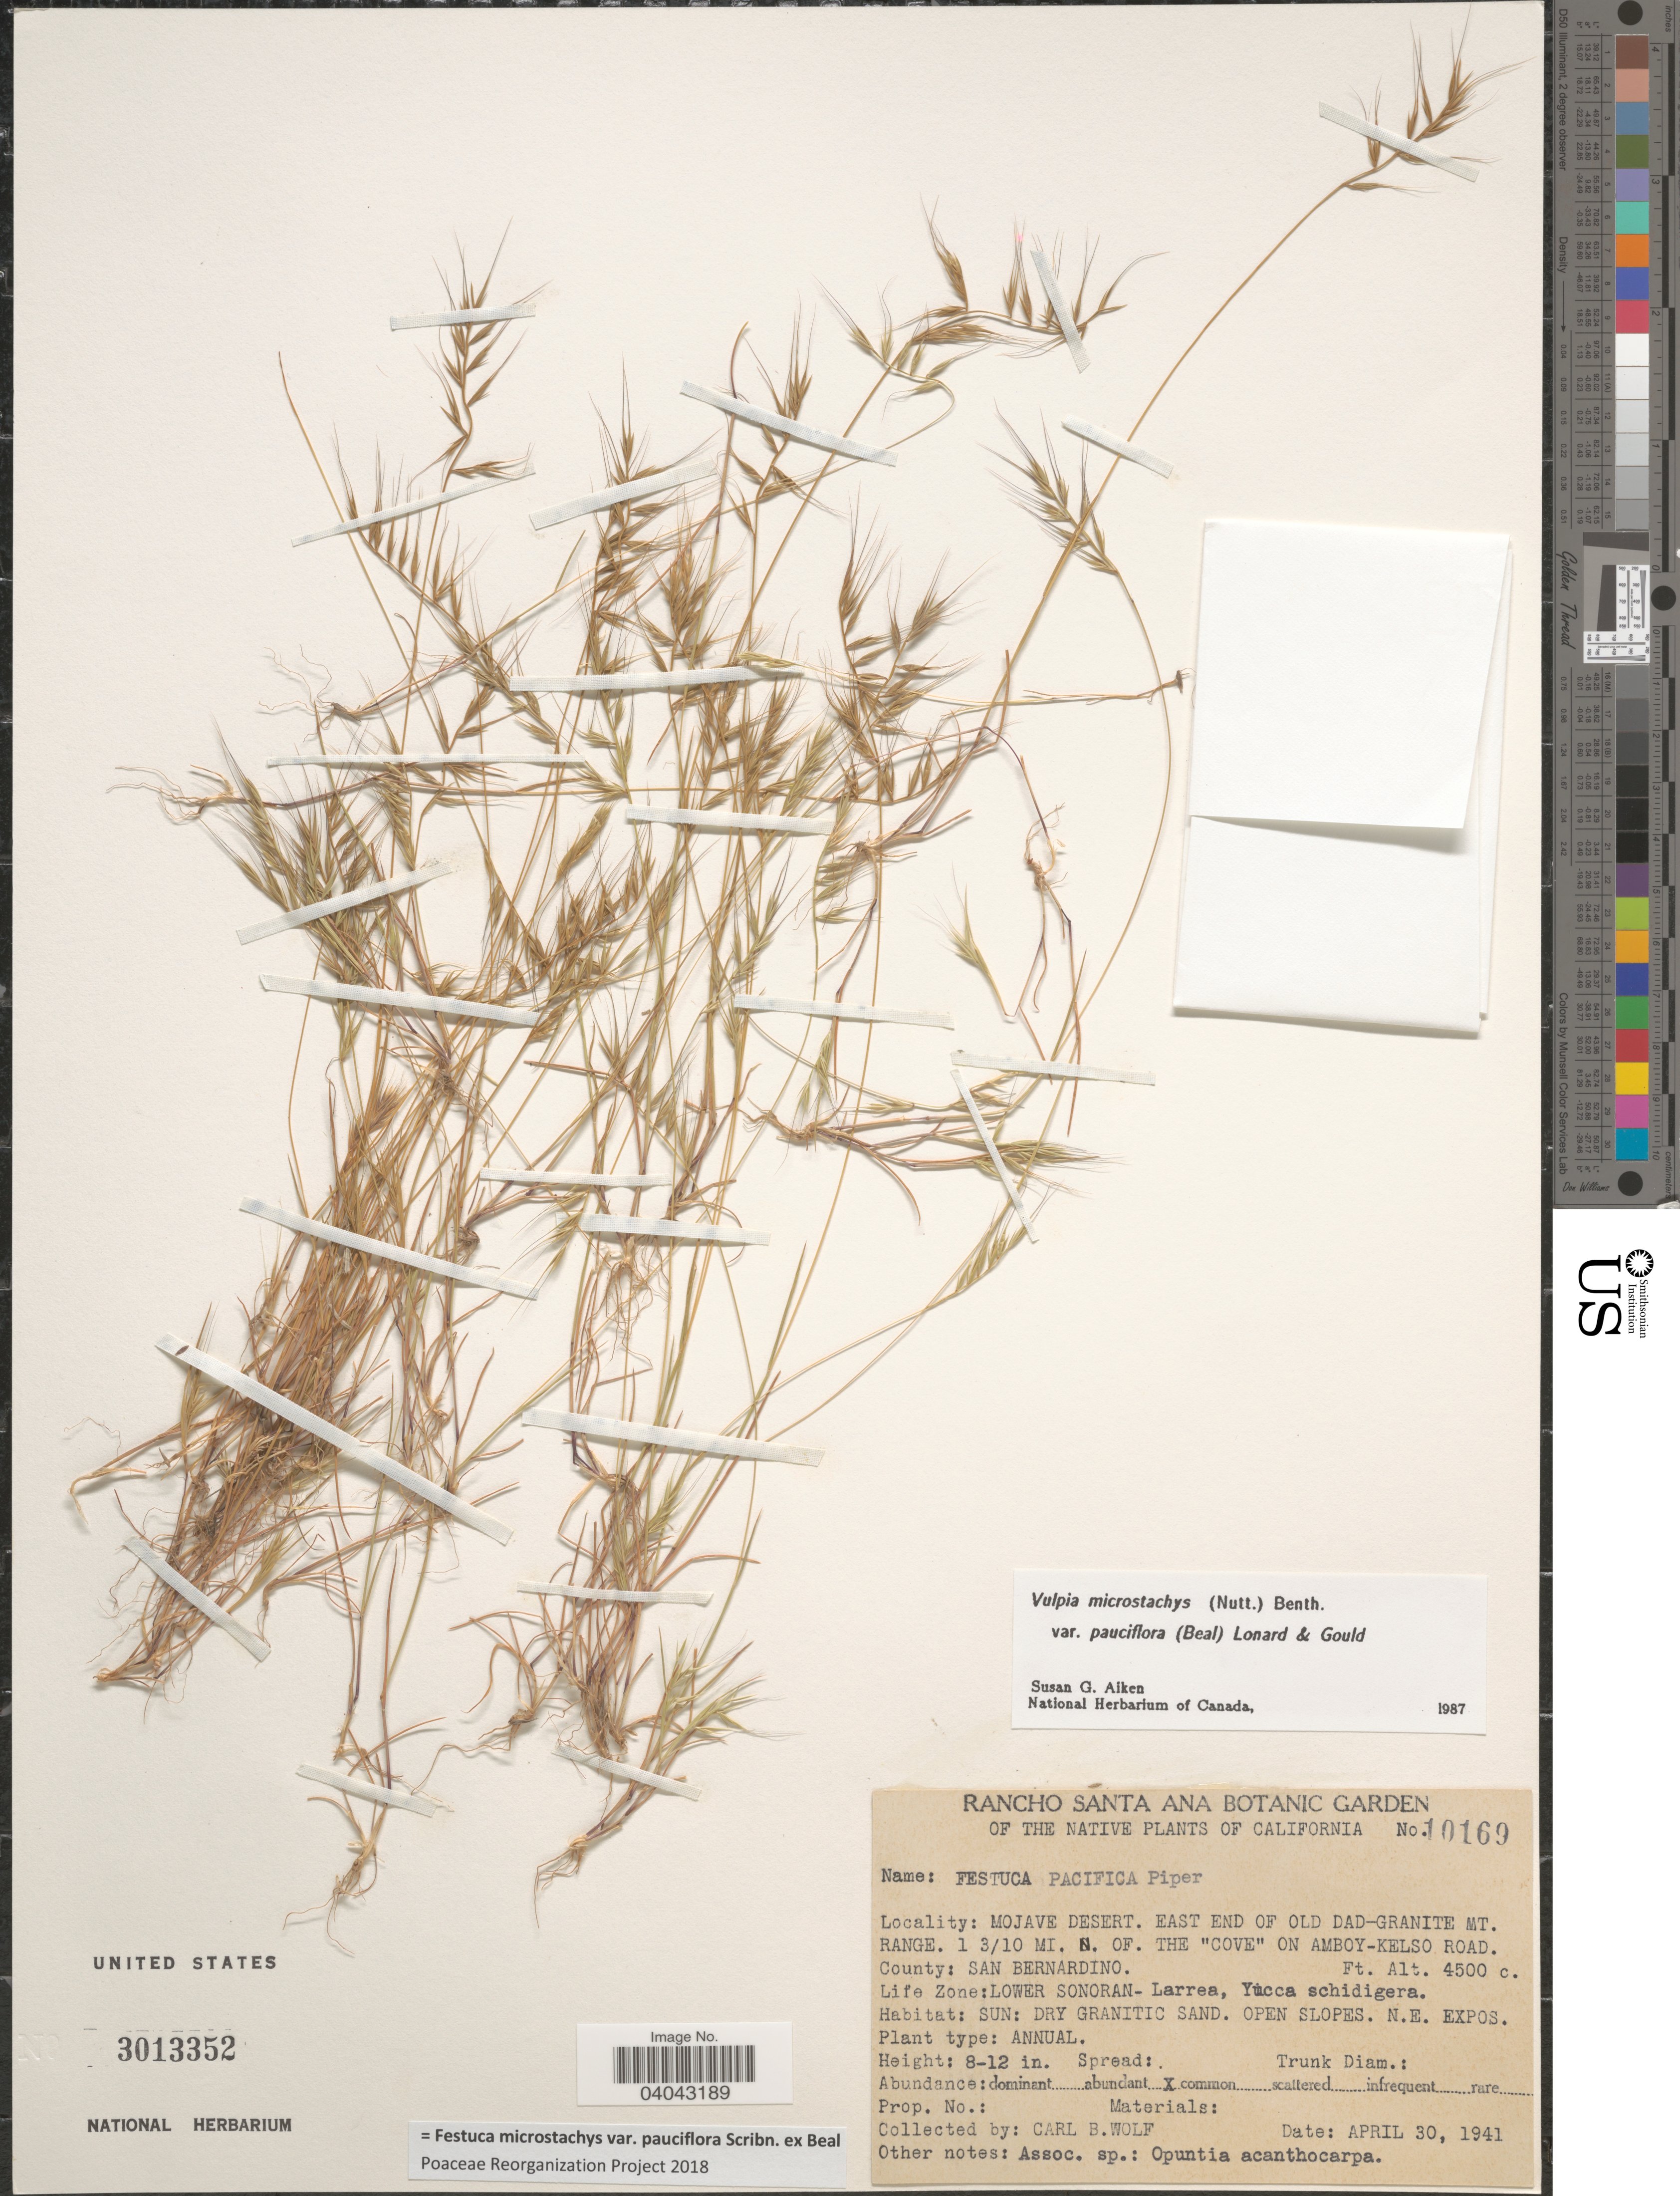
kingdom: Plantae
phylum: Tracheophyta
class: Liliopsida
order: Poales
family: Poaceae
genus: Festuca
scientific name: Festuca microstachys var. pauciflora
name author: Scribn. ex W.J. Beal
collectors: C. B. Wolf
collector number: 10169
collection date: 1941-04-30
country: United States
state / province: California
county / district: San Bernardino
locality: Mojave Desert. East end of Old Dad-Granite Mt. Range. 1 3/10 mi. n. of the "Cove"on Amboy-Kelso road. County: San Bernardino. Life Zone: Lower Sonoran.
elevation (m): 1372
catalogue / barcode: US 3013352